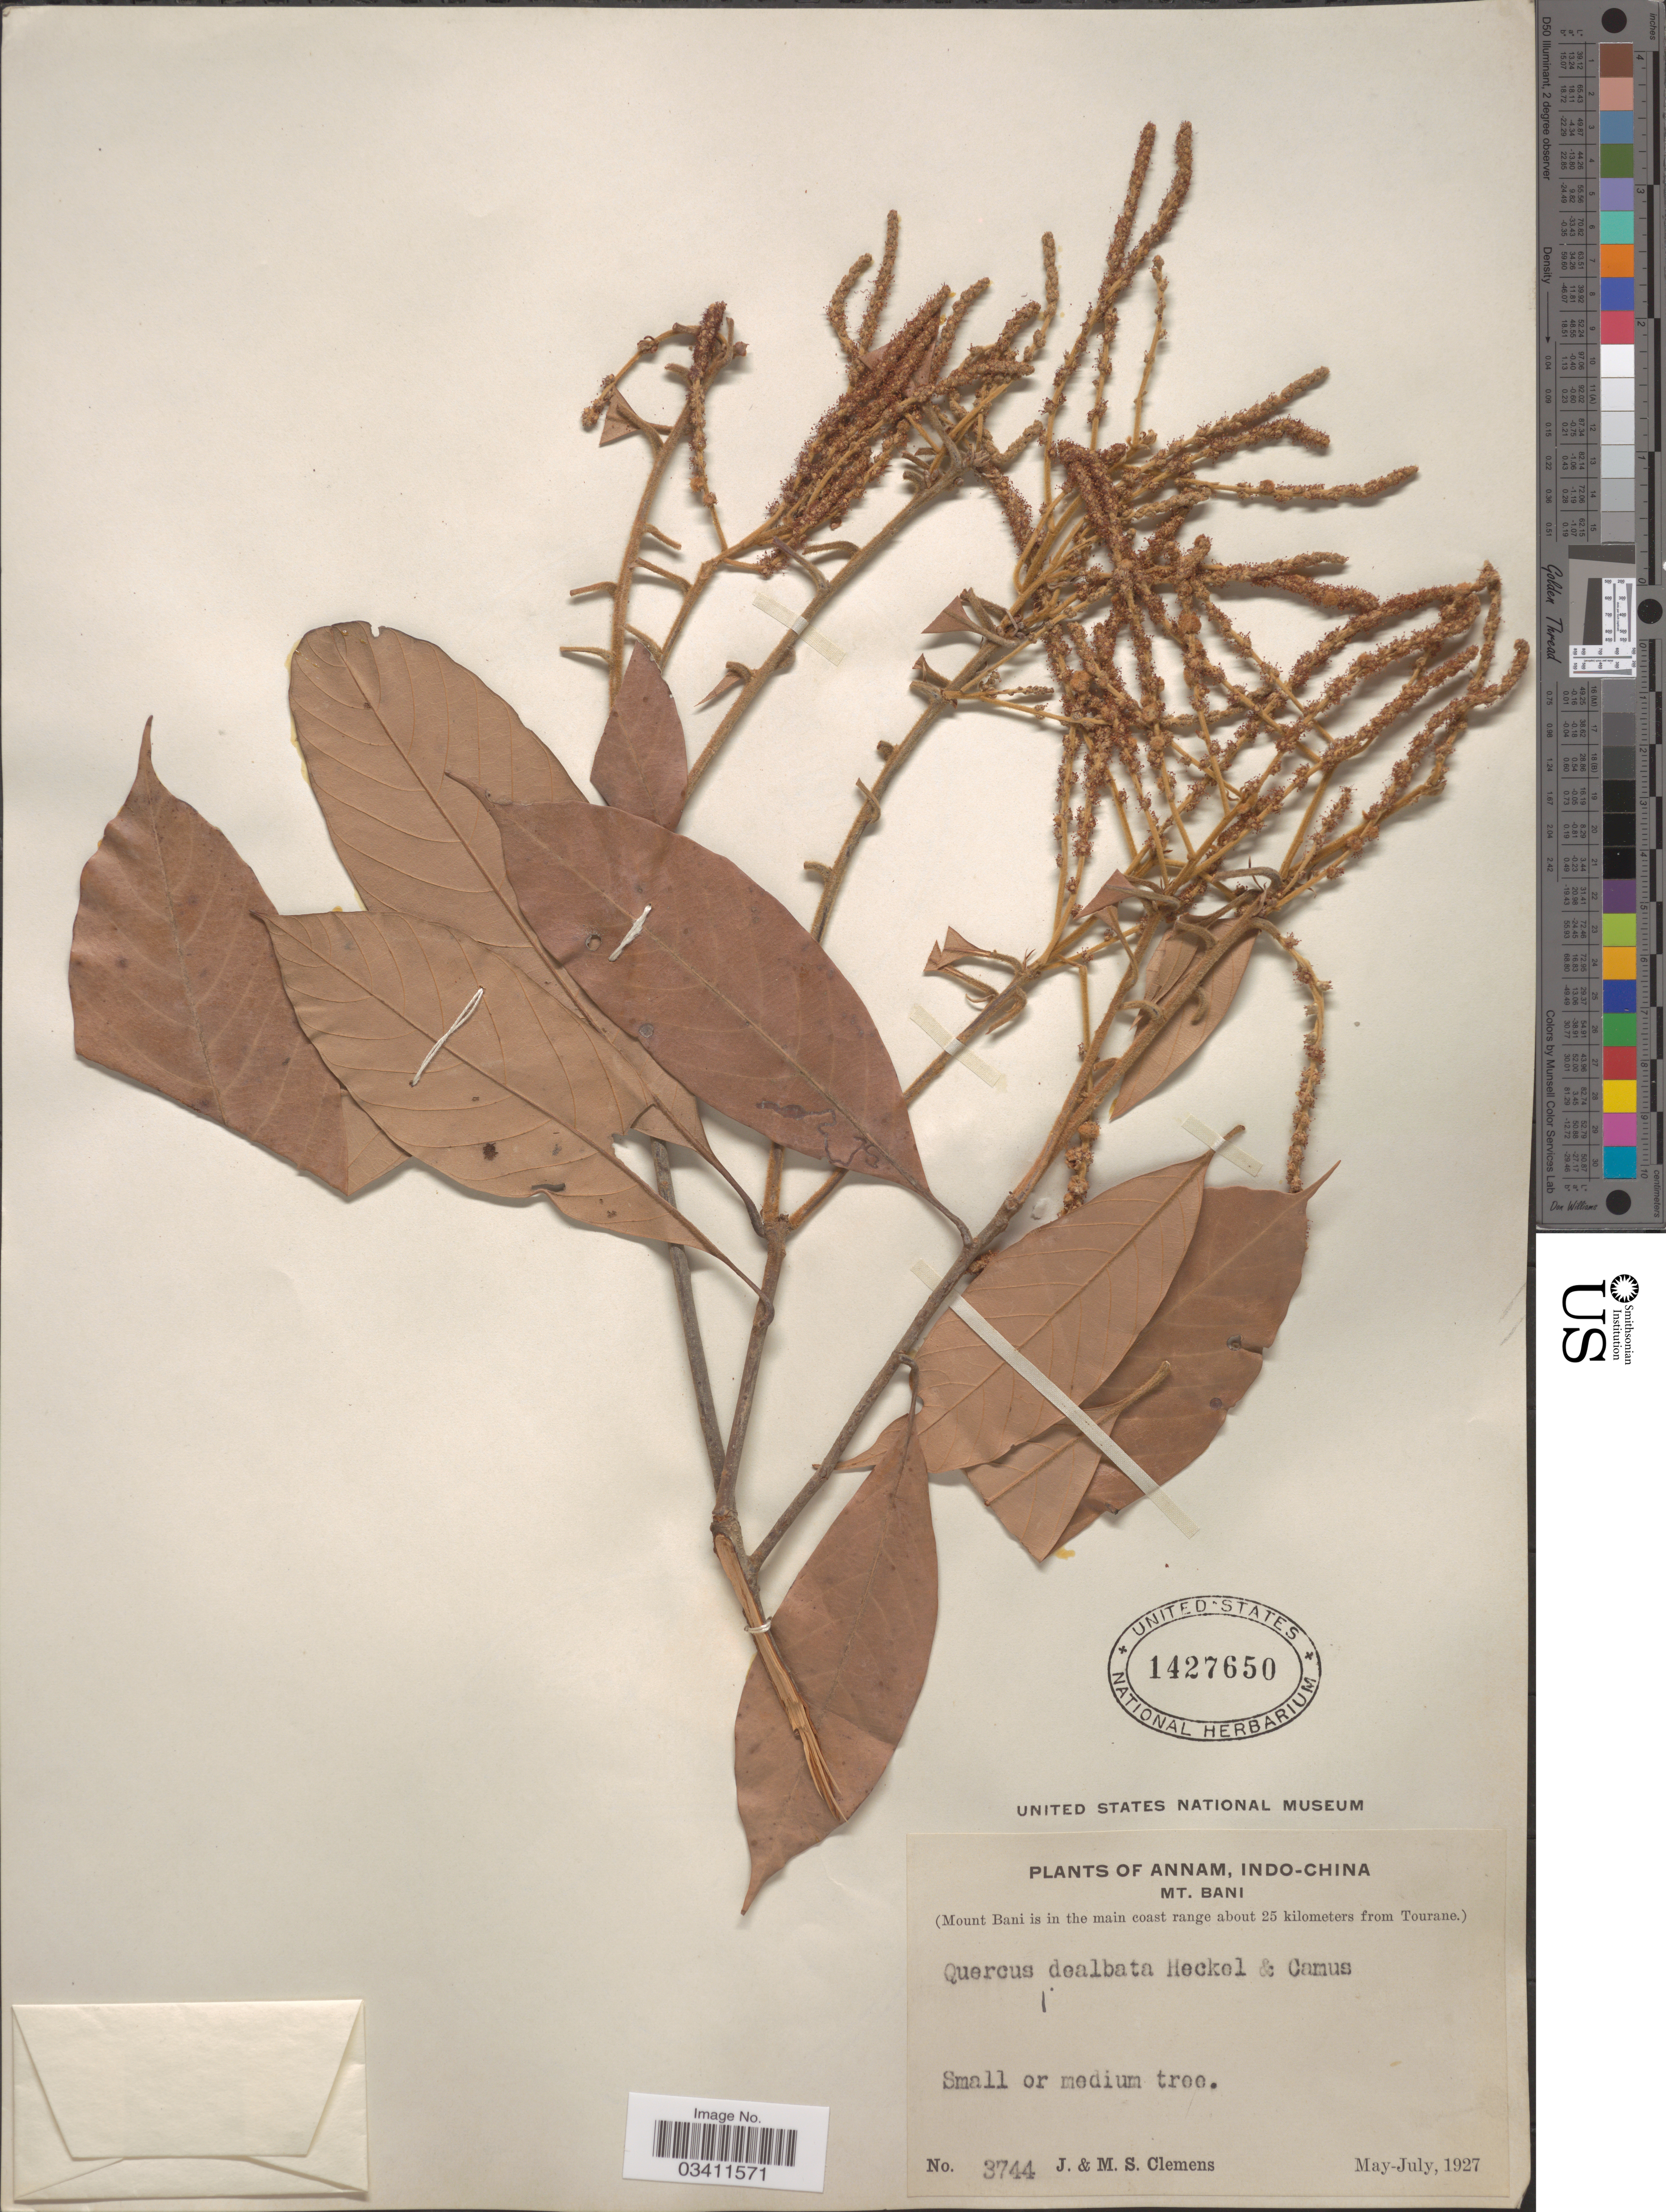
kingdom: Plantae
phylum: Tracheophyta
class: Magnoliopsida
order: Fagales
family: Fagaceae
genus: Quercus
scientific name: Quercus dealbata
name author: Hook. f. & Thomson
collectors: J. Clemens & M. S. Clemens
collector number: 3744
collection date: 1927-05/1927-07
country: Vietnam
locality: Annam, Indo-China. Mt. Bani (Mount Bani is in the main coast range about 25 kilometers from Tourane.).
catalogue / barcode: US 1427650